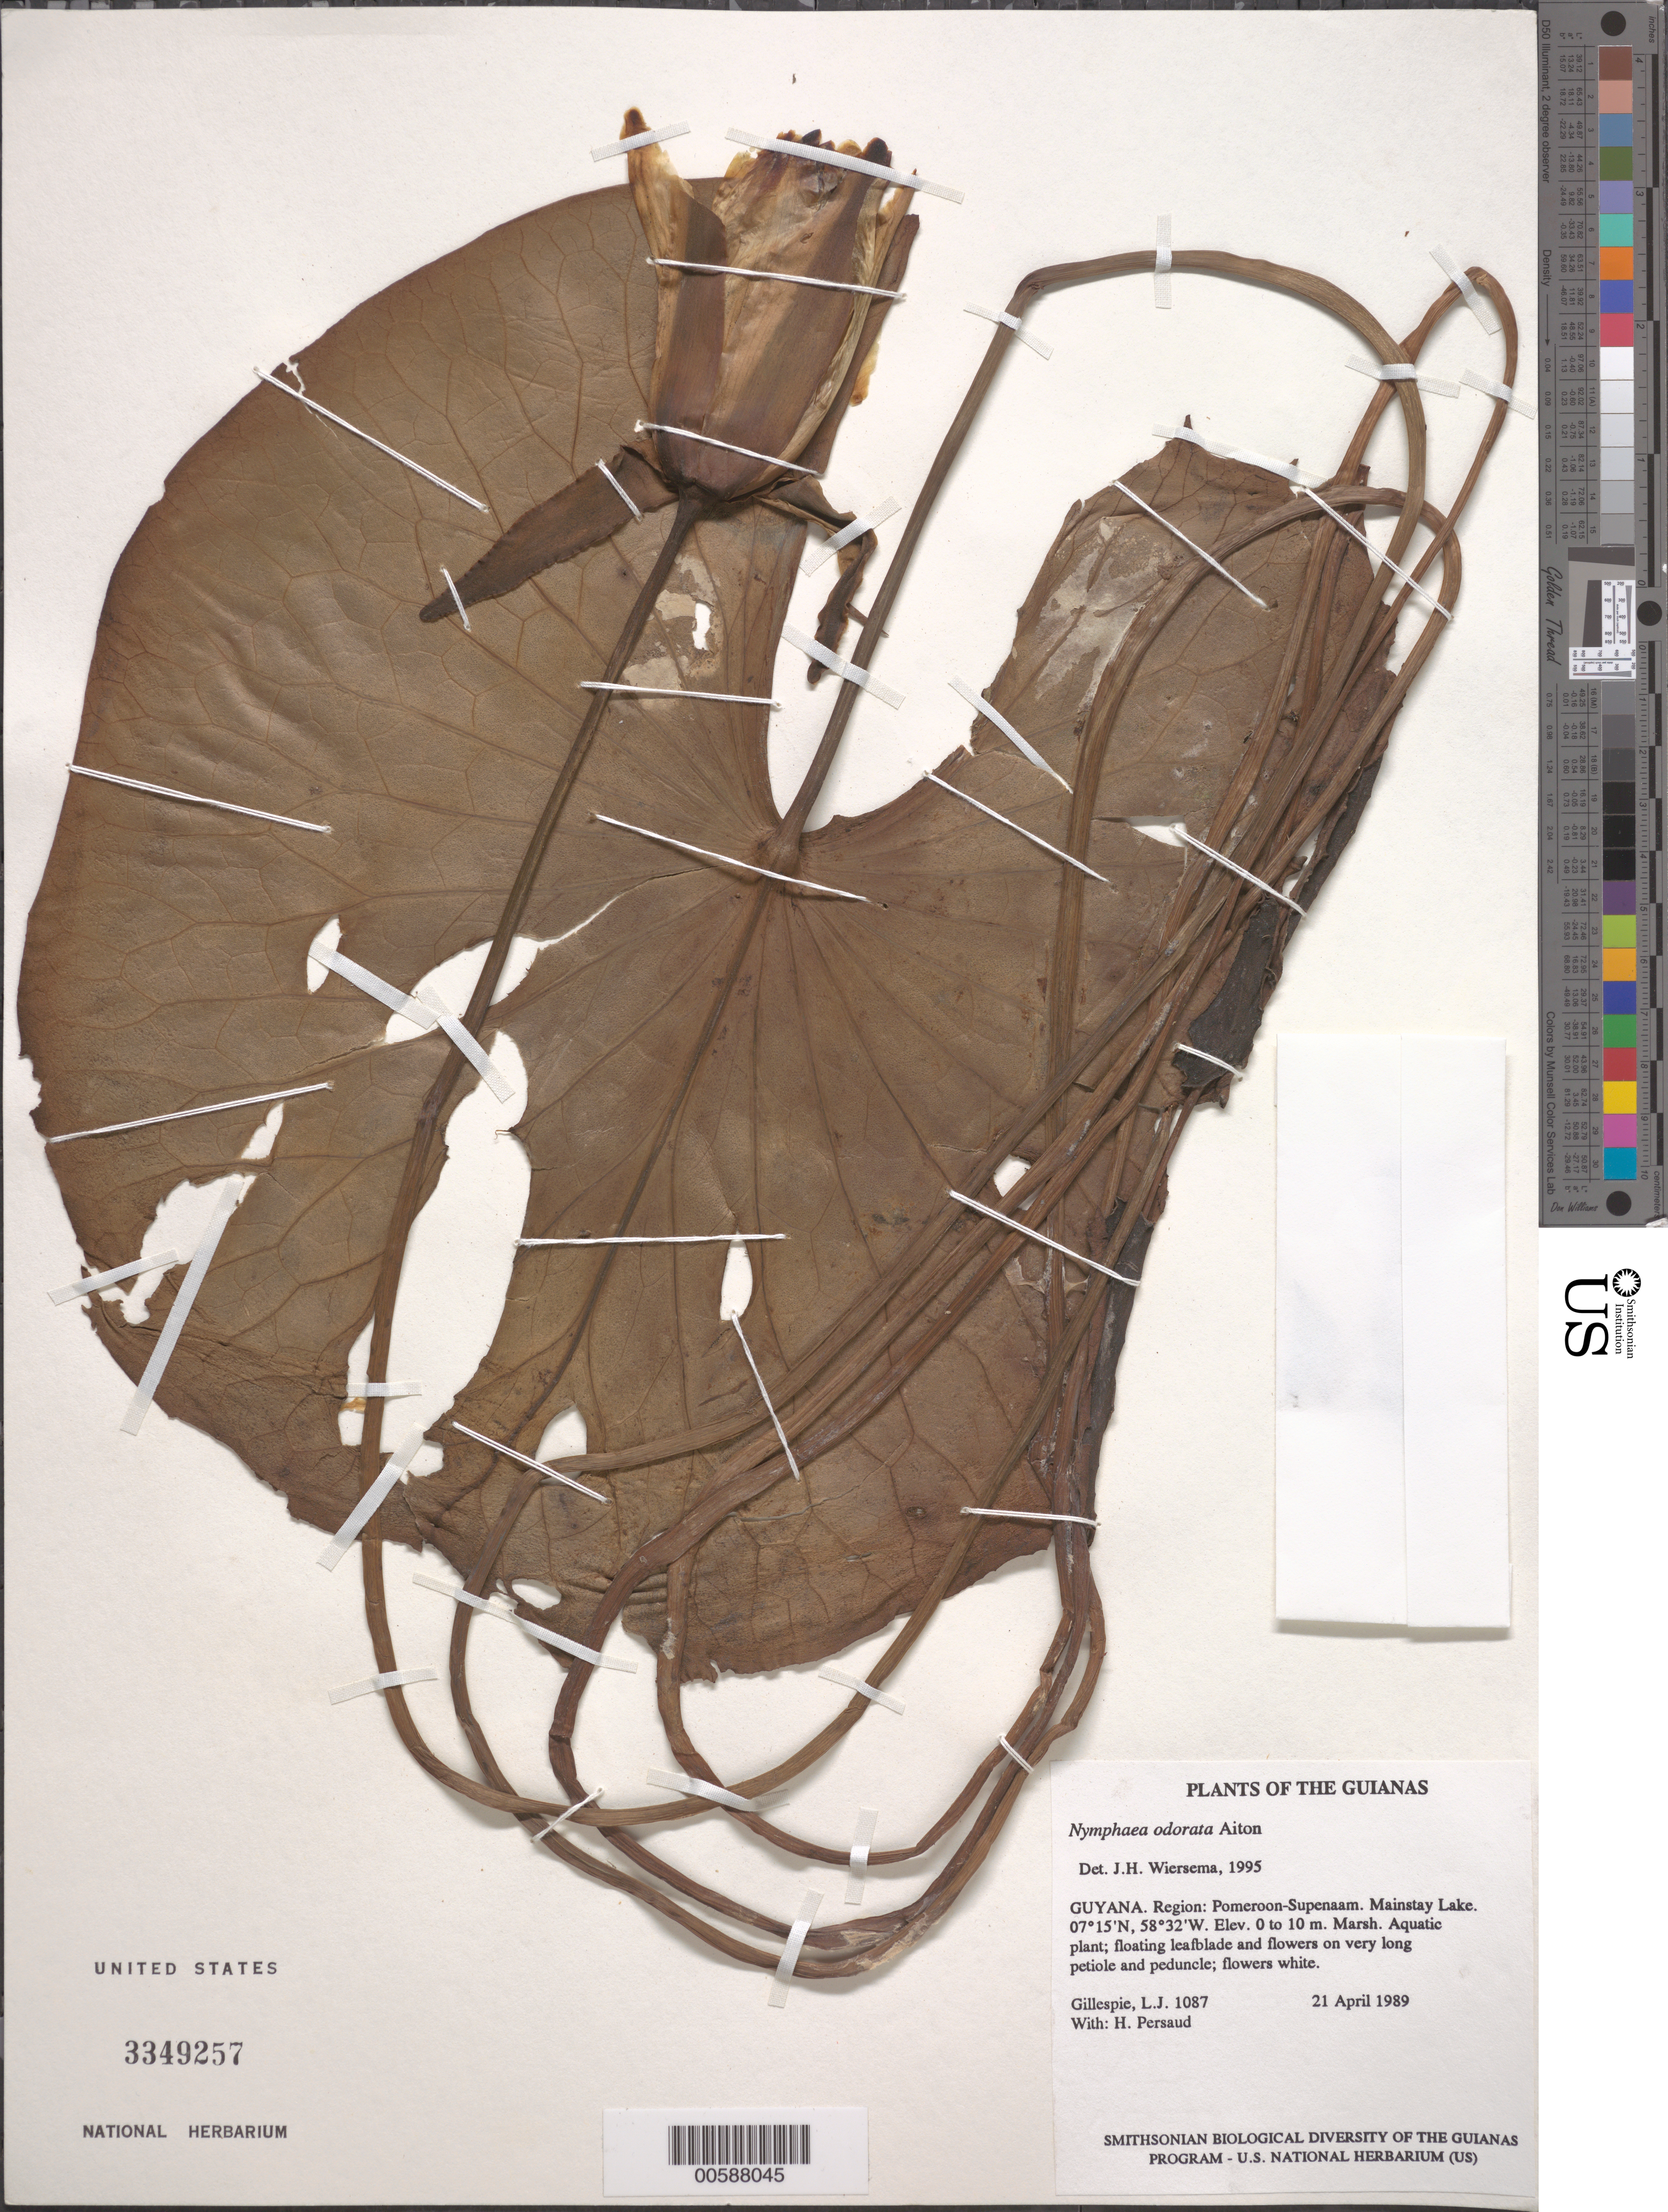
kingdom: Plantae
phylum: Tracheophyta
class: Magnoliopsida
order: Nymphaeales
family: Nymphaeaceae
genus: Nymphaea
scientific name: Nymphaea odorata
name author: Aiton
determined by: Wiersema, John H.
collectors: L. J. Gillespie & H. Persaud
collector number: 1087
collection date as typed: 21 April 1989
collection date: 1989-04-21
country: Guyana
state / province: Pomeroon-Supenaam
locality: Mainstay Lake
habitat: Marsh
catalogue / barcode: US 3349257